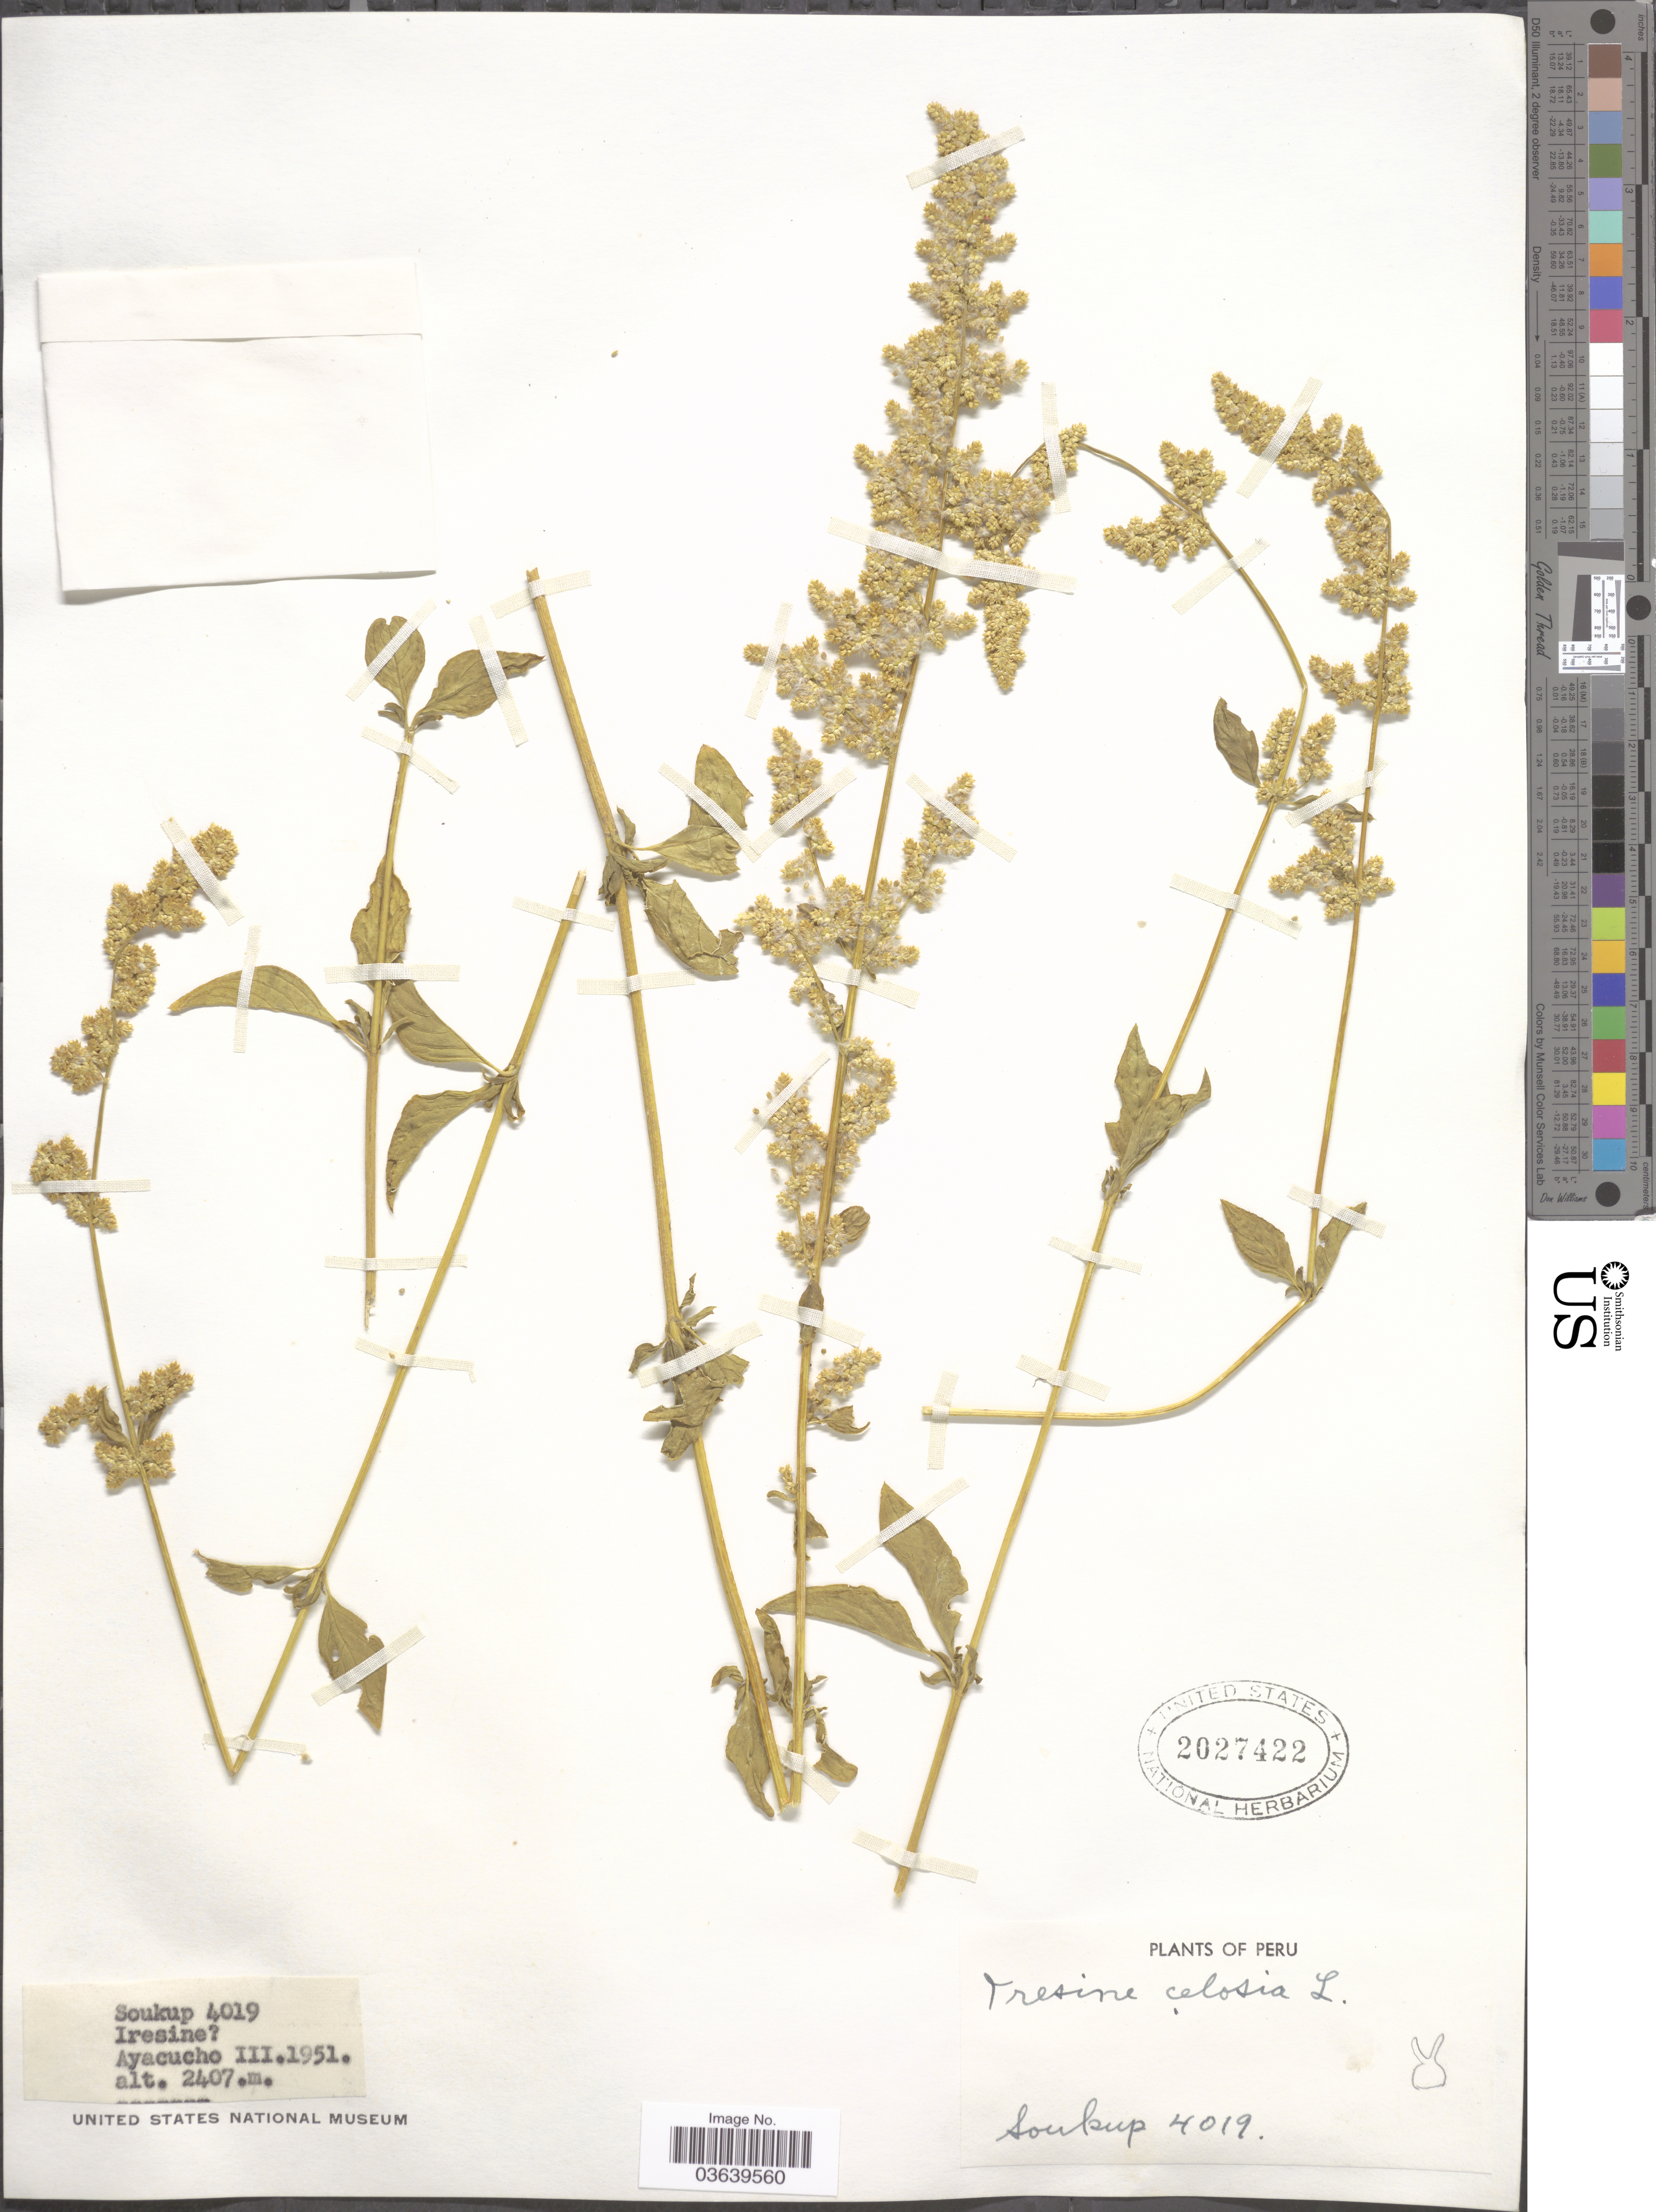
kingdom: Plantae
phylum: Tracheophyta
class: Magnoliopsida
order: Caryophyllales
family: Amaranthaceae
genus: Iresine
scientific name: Iresine celosia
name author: L.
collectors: -- Soukup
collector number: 4019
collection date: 1951-03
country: Peru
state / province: Ayacucho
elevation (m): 2407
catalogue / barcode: US 2027422